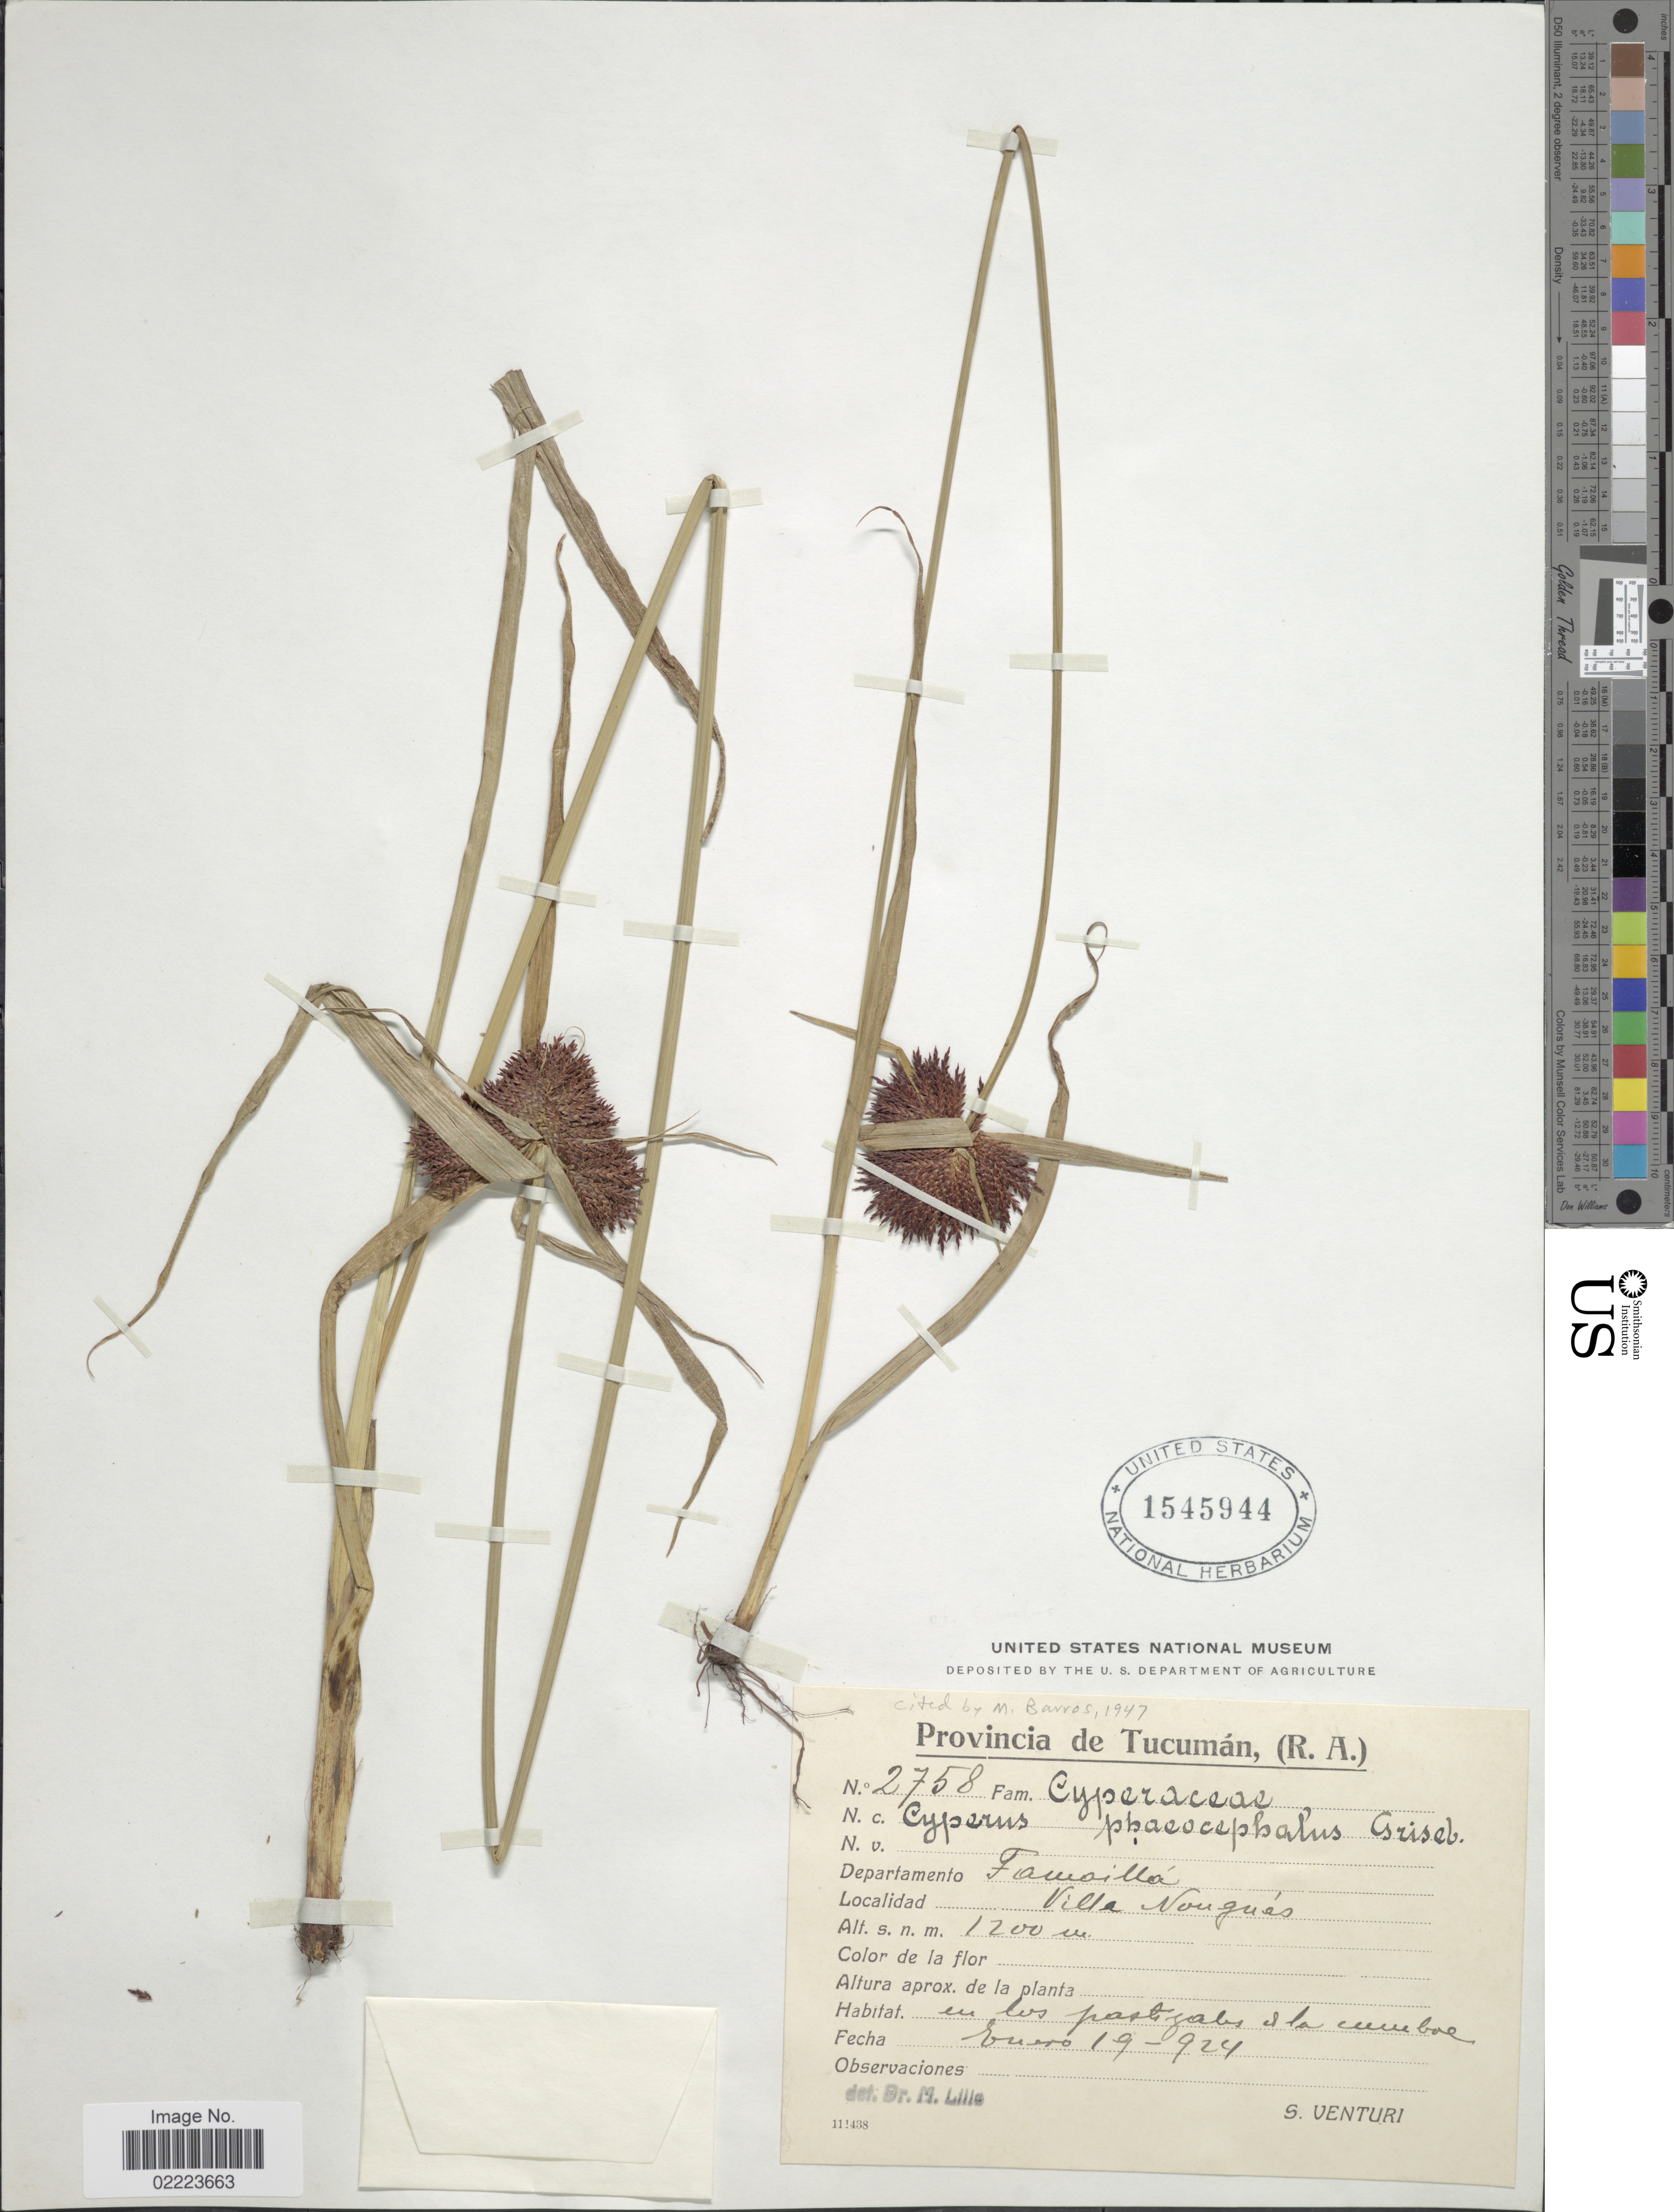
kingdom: Plantae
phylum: Tracheophyta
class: Liliopsida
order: Poales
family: Cyperaceae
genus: Cyperus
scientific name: Cyperus manimae var. manimae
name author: Kunth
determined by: Strong, Mark T., (BOT), Smithsonian Institution - National Museum of Natural History (UNITED STATES)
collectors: S. Venturi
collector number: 2758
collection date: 1924-01-19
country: Argentina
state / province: Tucuman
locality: (R.A.) Departamento Famailla, Villa Nougues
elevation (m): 1200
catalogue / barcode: US 1545944